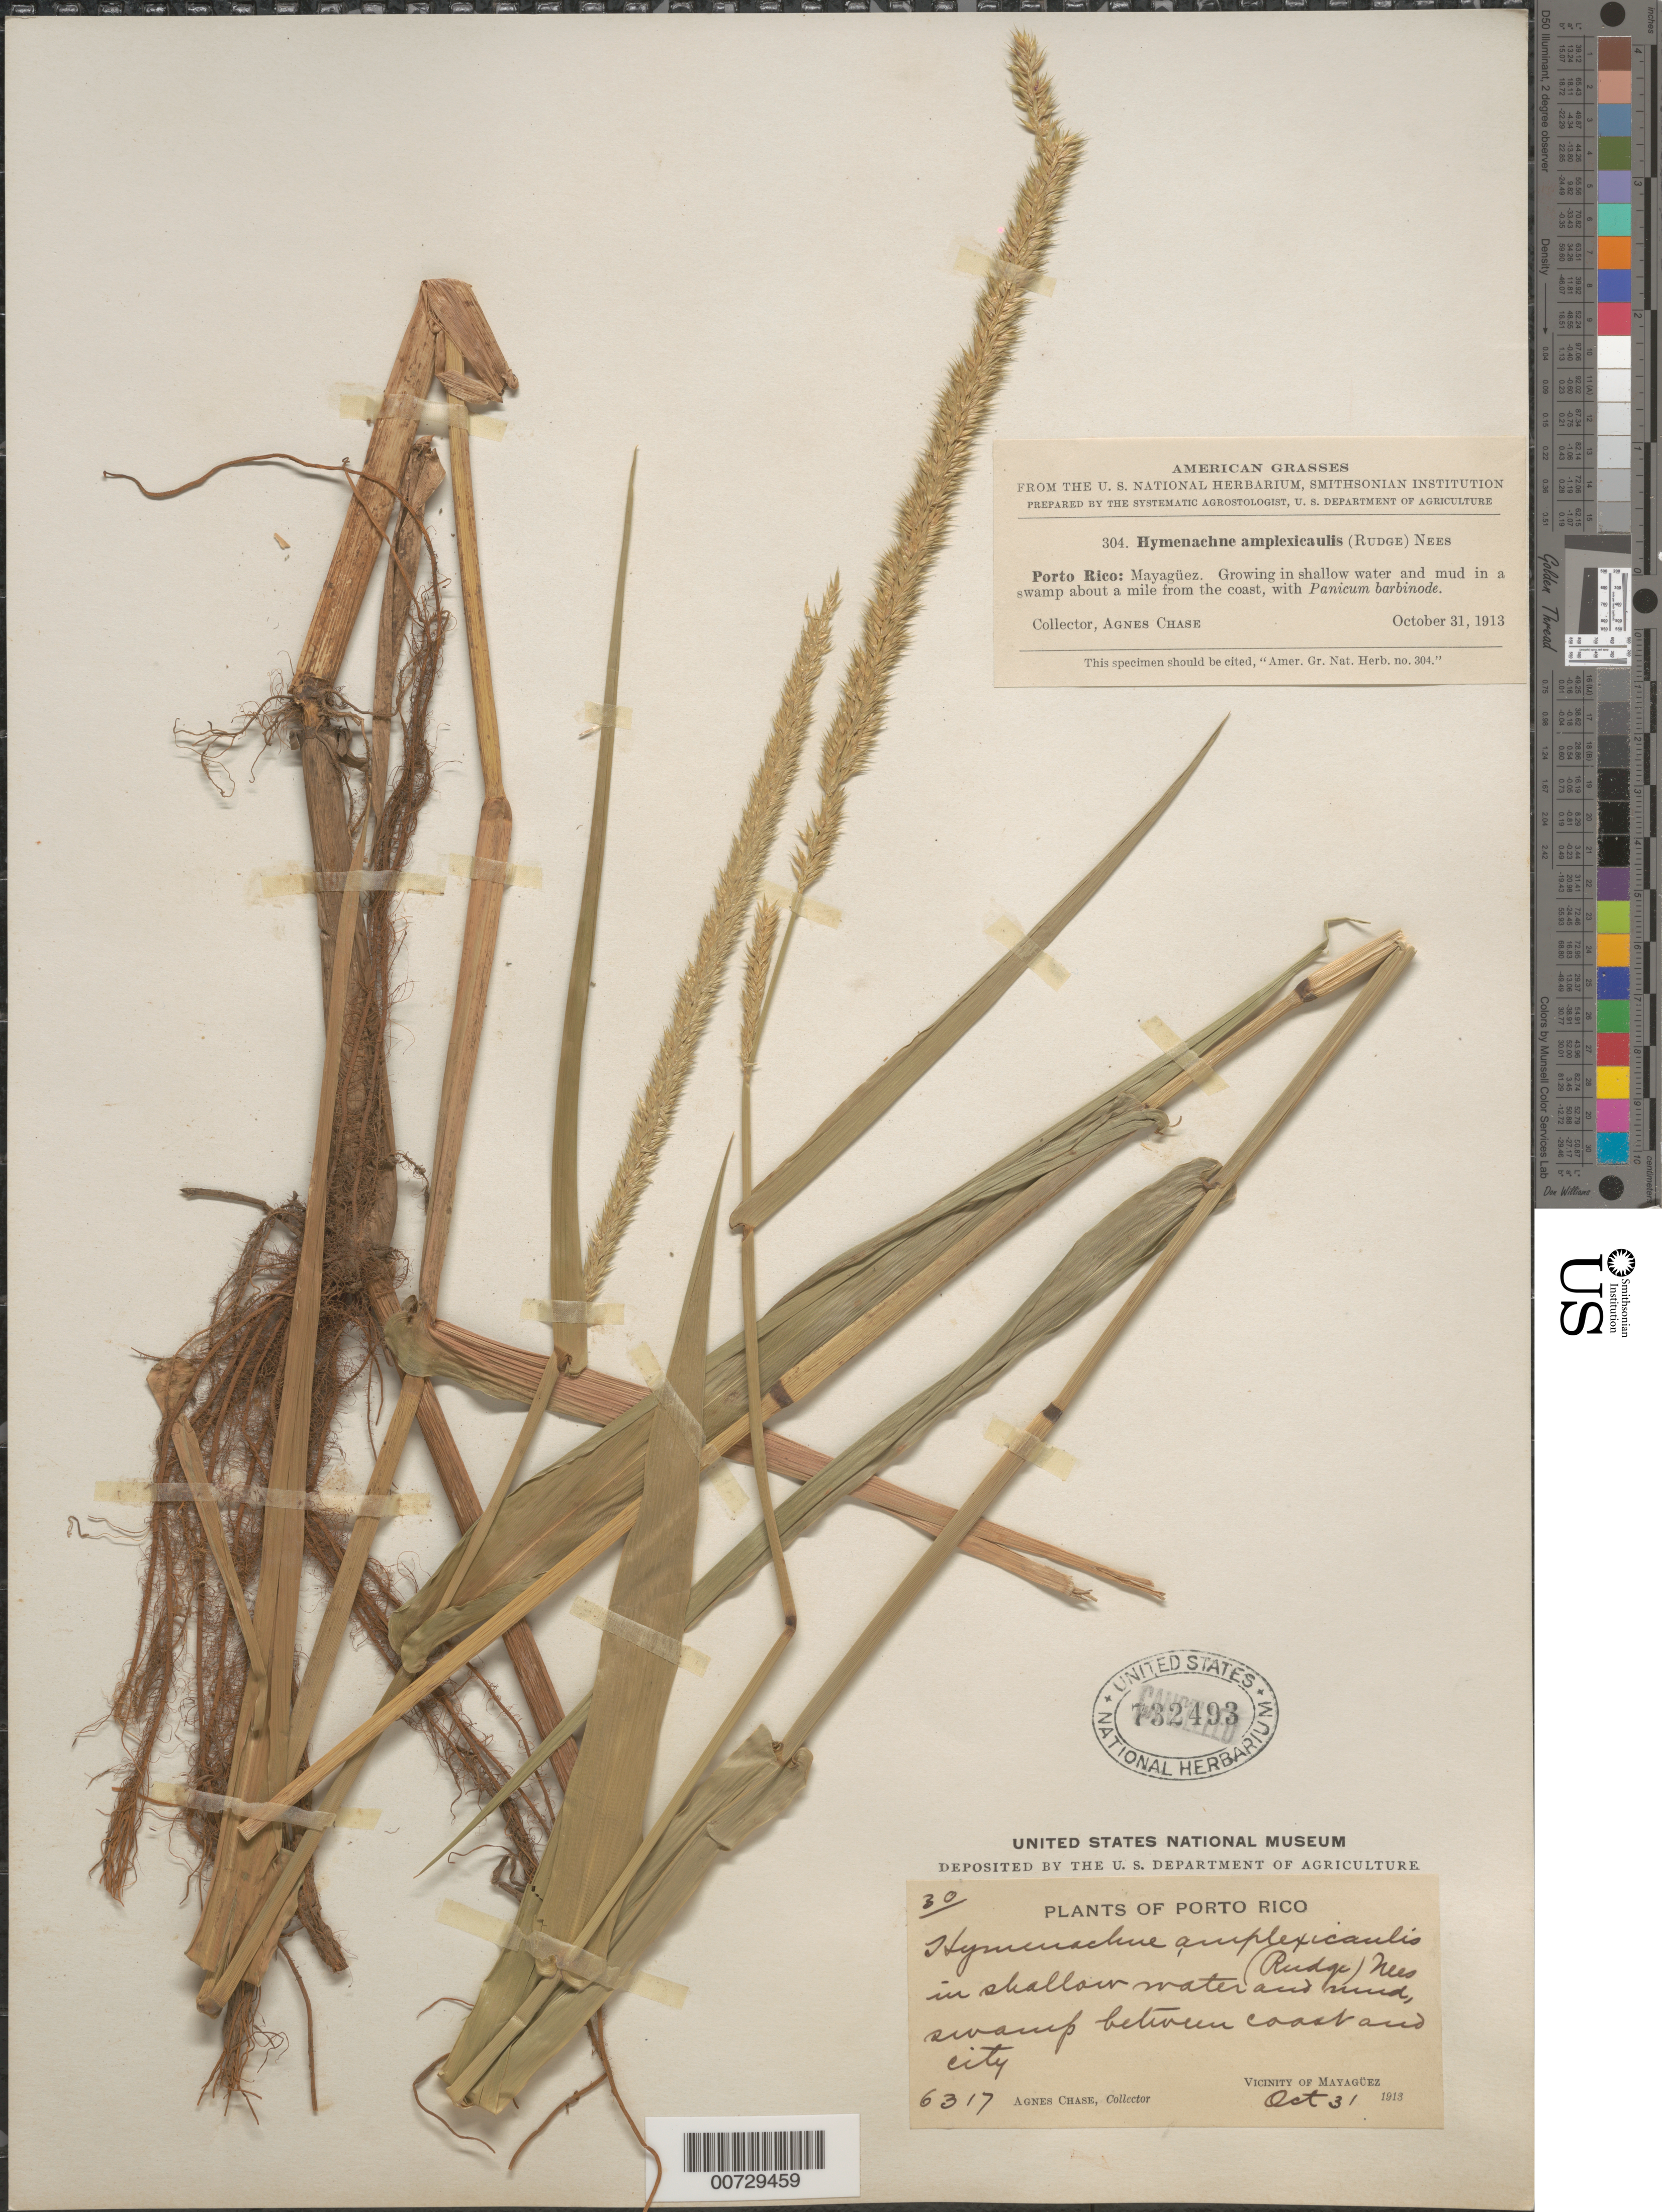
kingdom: Plantae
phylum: Tracheophyta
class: Liliopsida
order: Poales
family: Poaceae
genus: Hymenachne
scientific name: Hymenachne amplexicaulis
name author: (Rudge) Nees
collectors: A. Chase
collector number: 6317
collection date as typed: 31 Oct 1913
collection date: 1913-10-31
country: Puerto Rico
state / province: Mayagüez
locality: Coast and City, btw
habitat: Swamp, in shallow water and sand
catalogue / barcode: US 732493